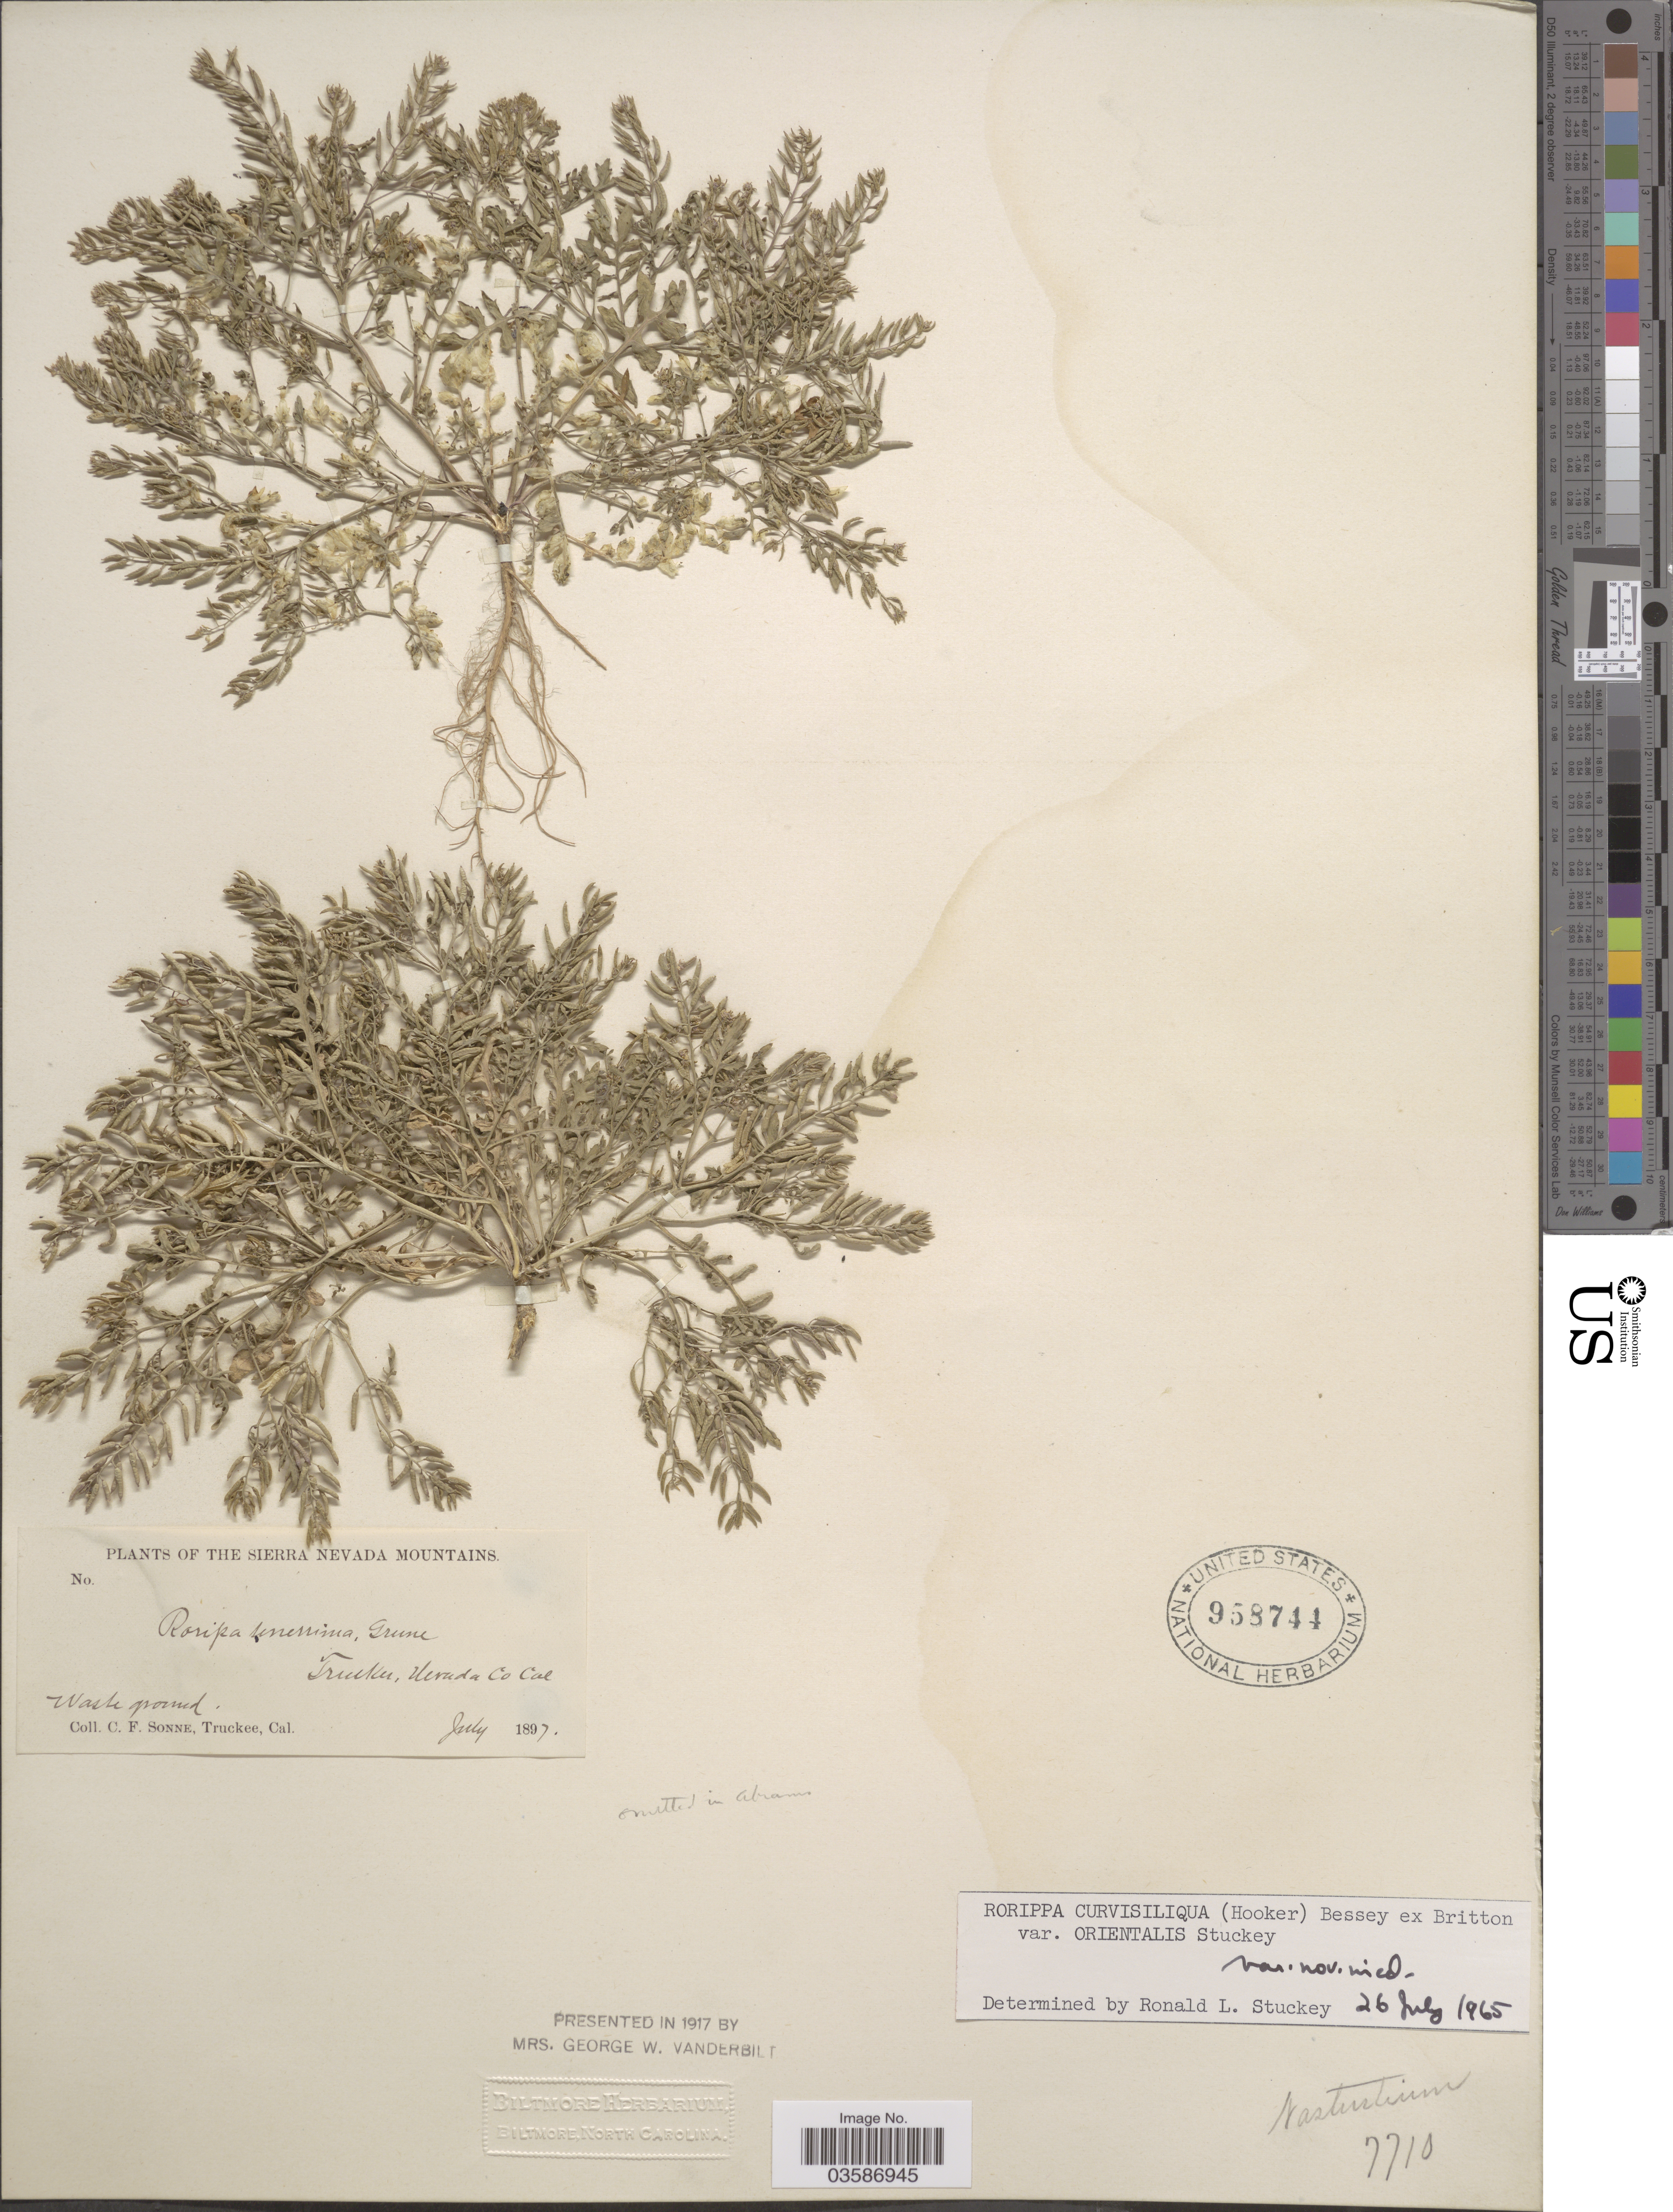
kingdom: Plantae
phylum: Tracheophyta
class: Magnoliopsida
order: Brassicales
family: Brassicaceae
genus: Rorippa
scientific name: Rorippa curvisiliqua var. orientalis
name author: Stuckey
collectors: C. Sonne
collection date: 1897-07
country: United States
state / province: California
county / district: Nevada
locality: The Sierra Nevada Mountains. Truckee, Nevada Co.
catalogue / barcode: US 958744